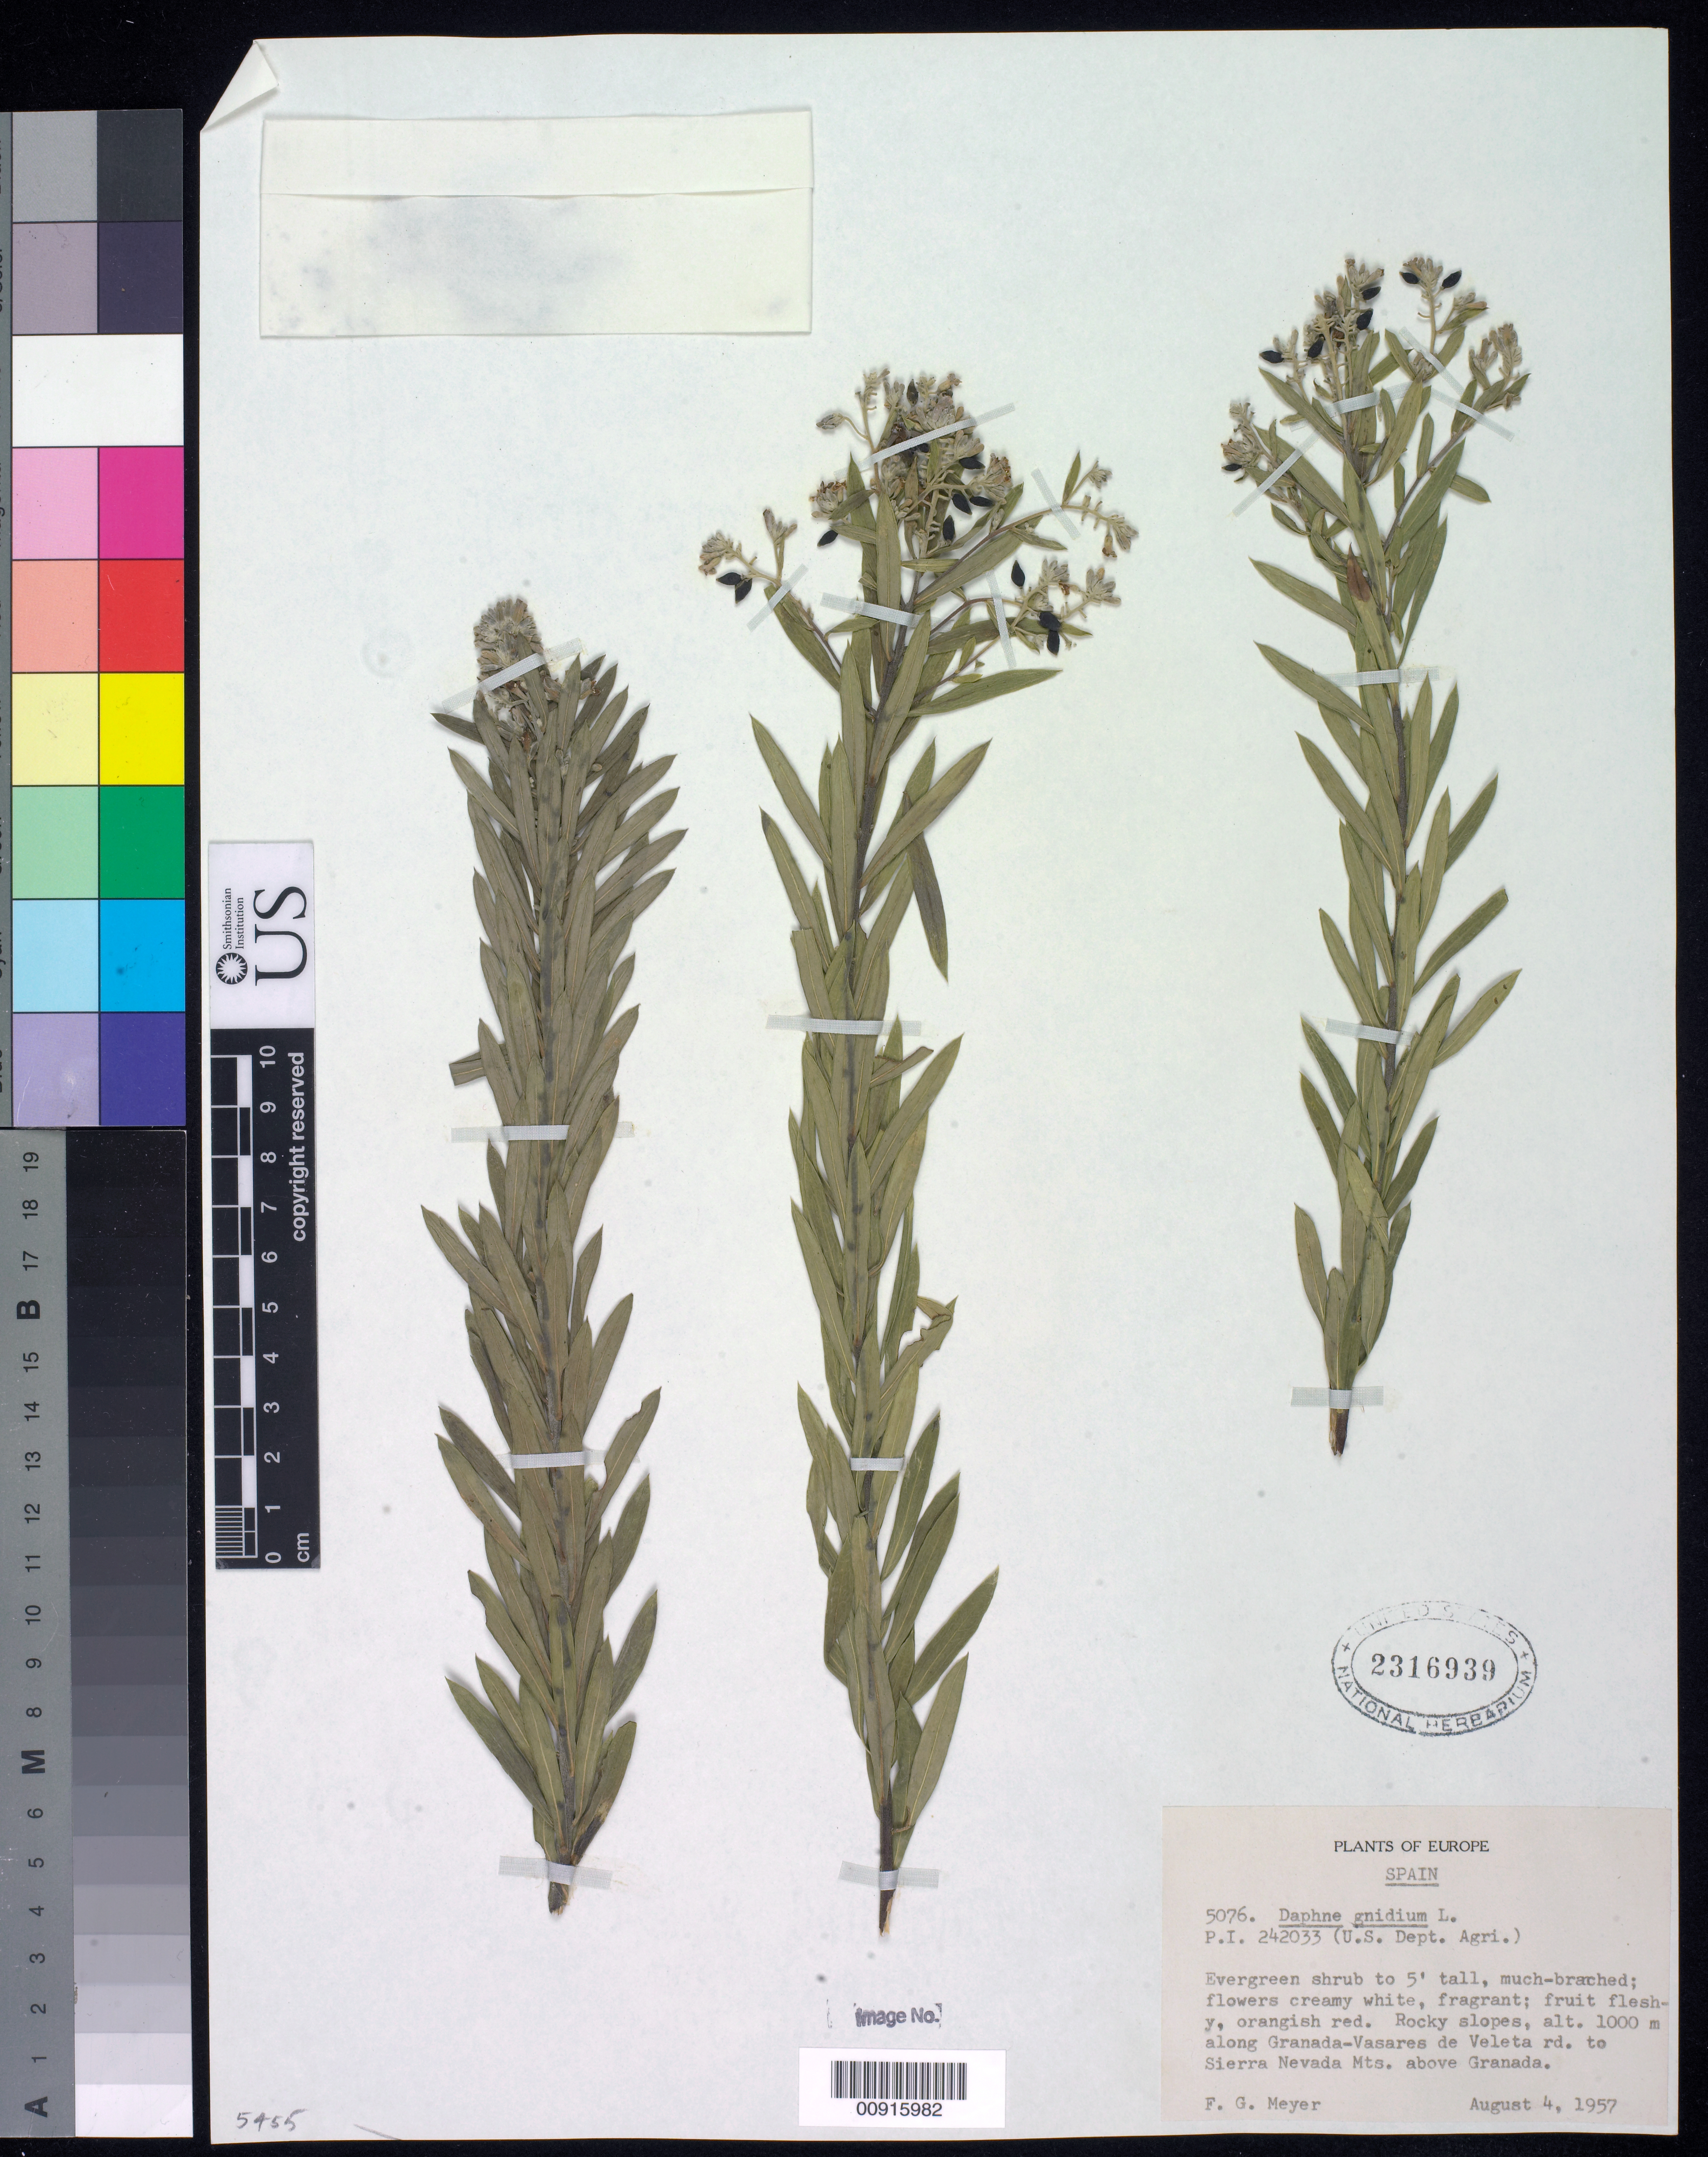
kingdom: Plantae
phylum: Tracheophyta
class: Magnoliopsida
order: Malvales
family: Thymelaeaceae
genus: Daphne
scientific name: Daphne gnidium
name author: L.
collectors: F. G. Meyer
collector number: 5076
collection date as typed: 04 Aug 1957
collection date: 1957-08-04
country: Spain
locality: along Granada-Vasares de Veleta rd, to Sierra Nevada Mts. Avoe Granada.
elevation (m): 1000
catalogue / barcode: US 2316939